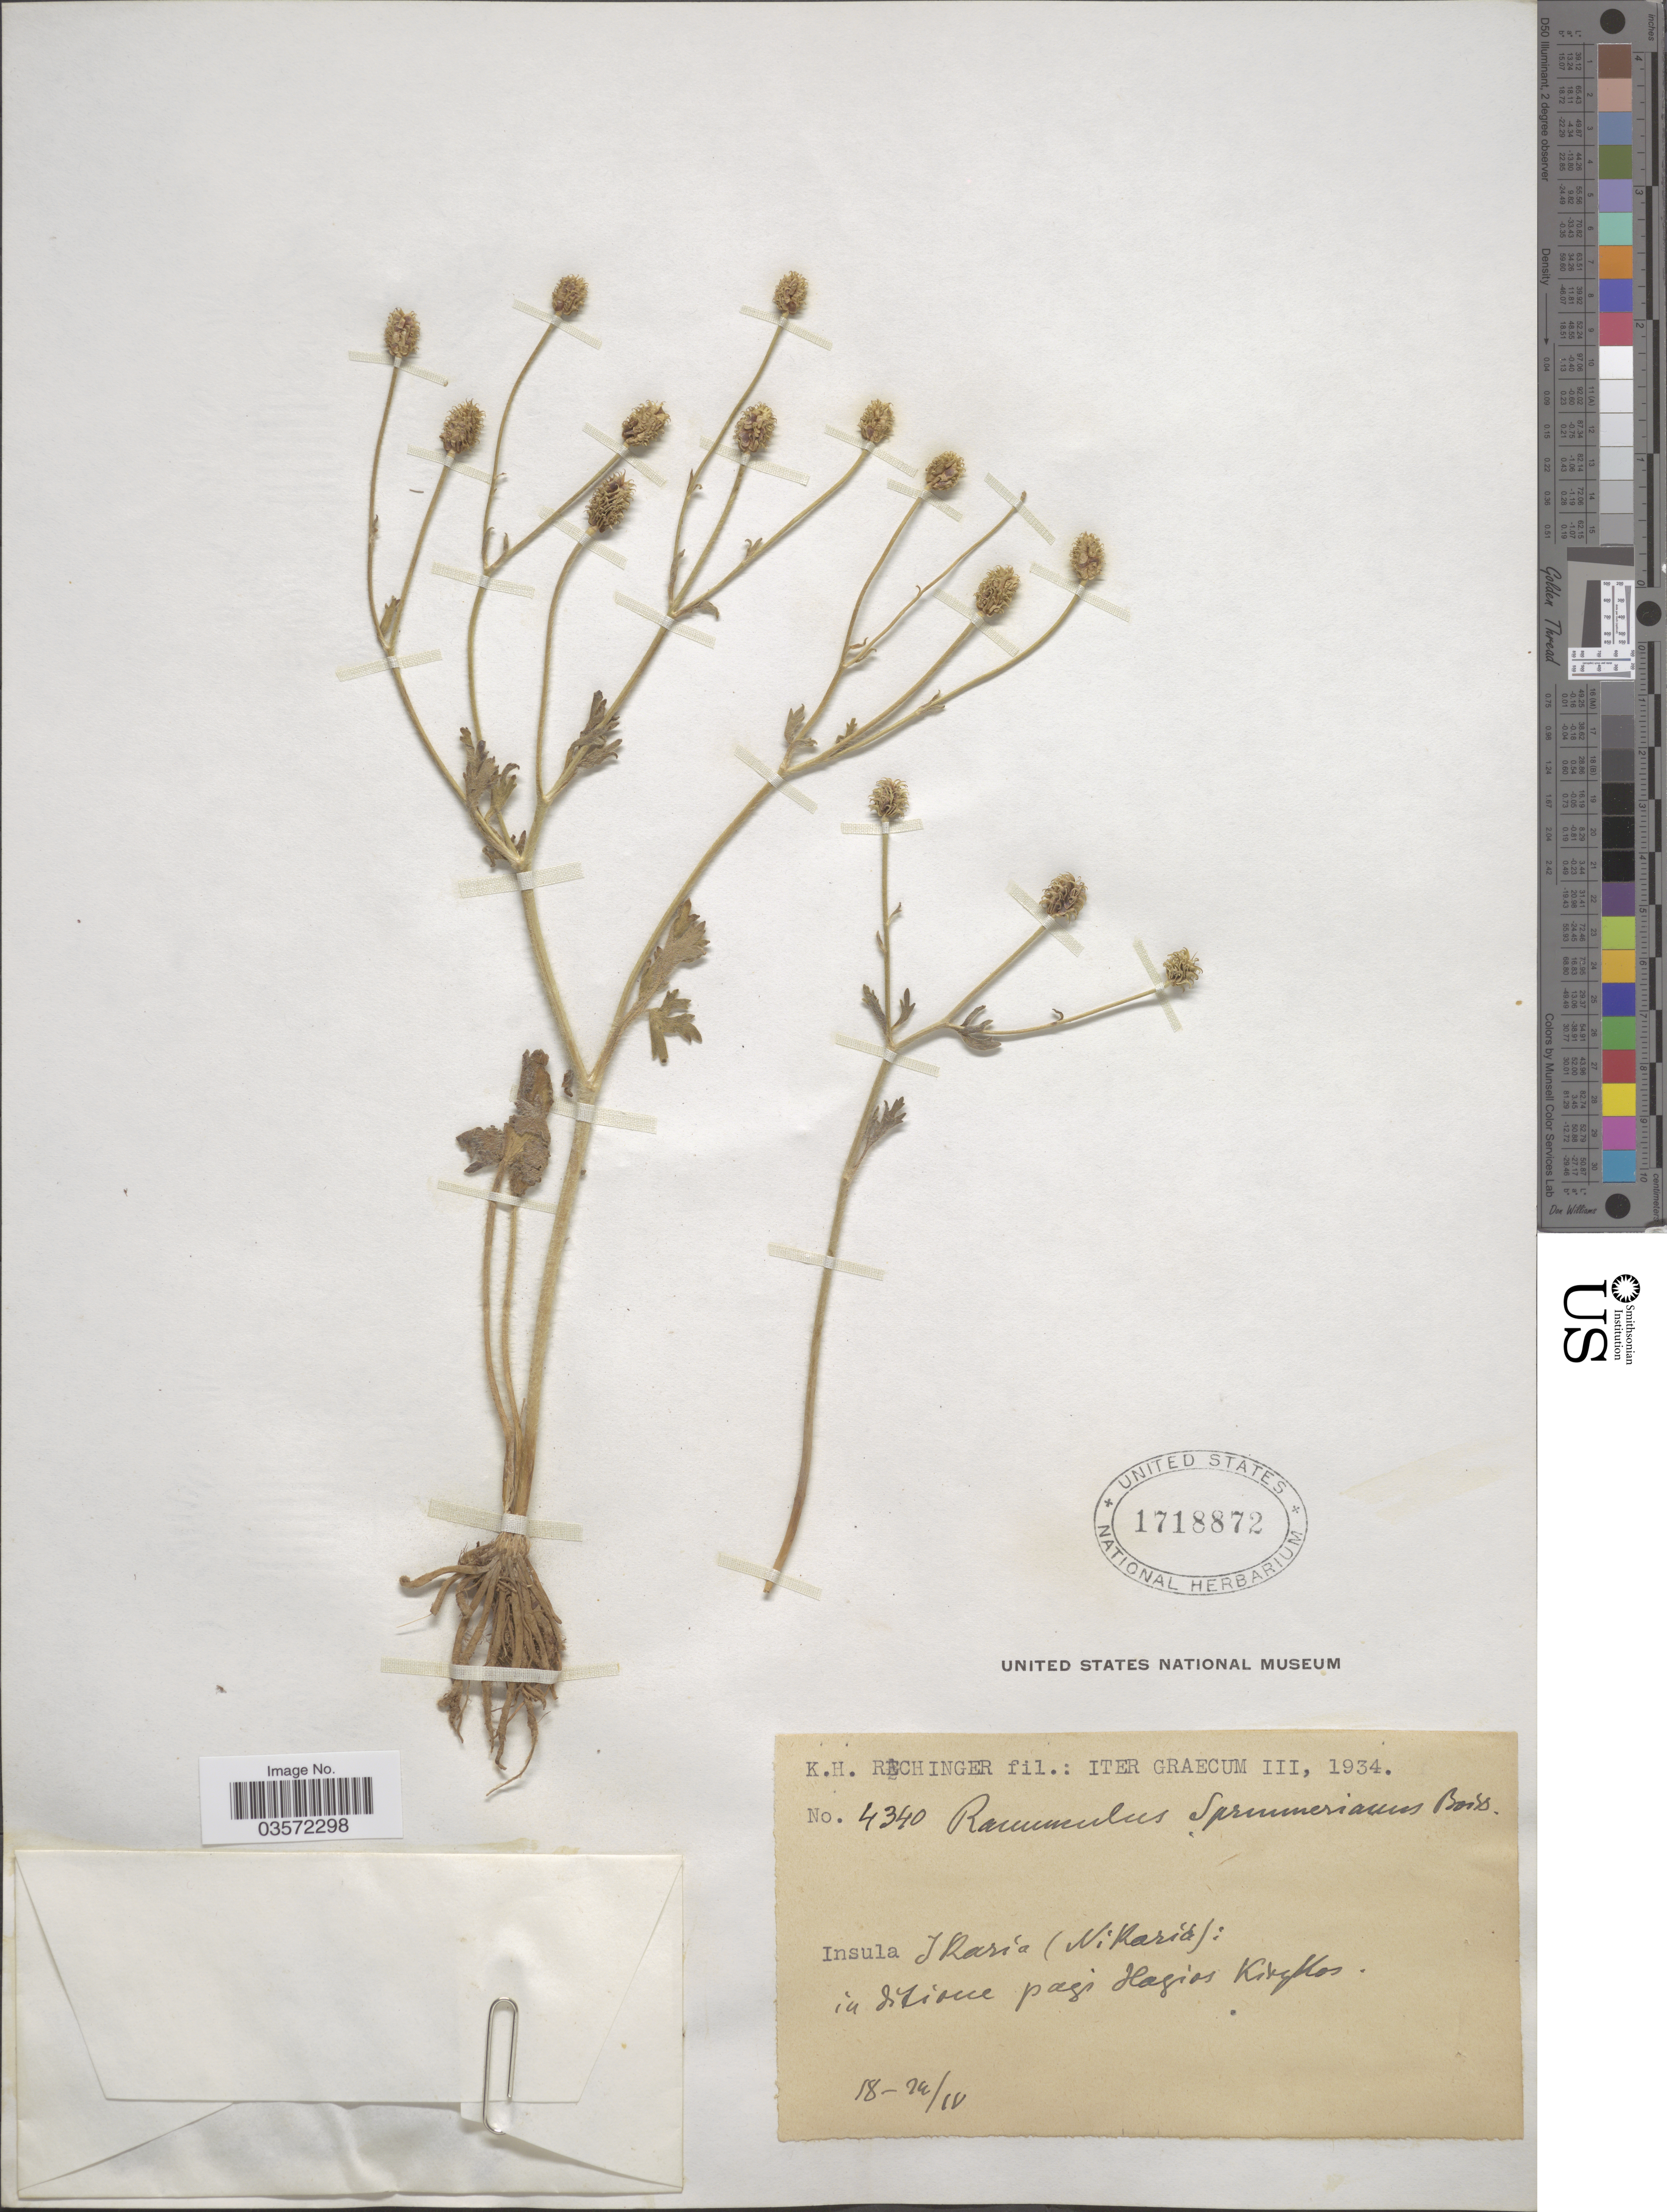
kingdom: Plantae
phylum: Tracheophyta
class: Magnoliopsida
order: Ranunculales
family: Ranunculaceae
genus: Ranunculus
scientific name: Ranunculus sprunerianus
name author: Boiss.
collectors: K. H. Rechinger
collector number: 4340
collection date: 1934-04-18/1934-04-24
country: Greece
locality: Graecum. Insula Ikaria (Nikaria): in ditione pagi Hagios Kirykos.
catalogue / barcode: US 1718872